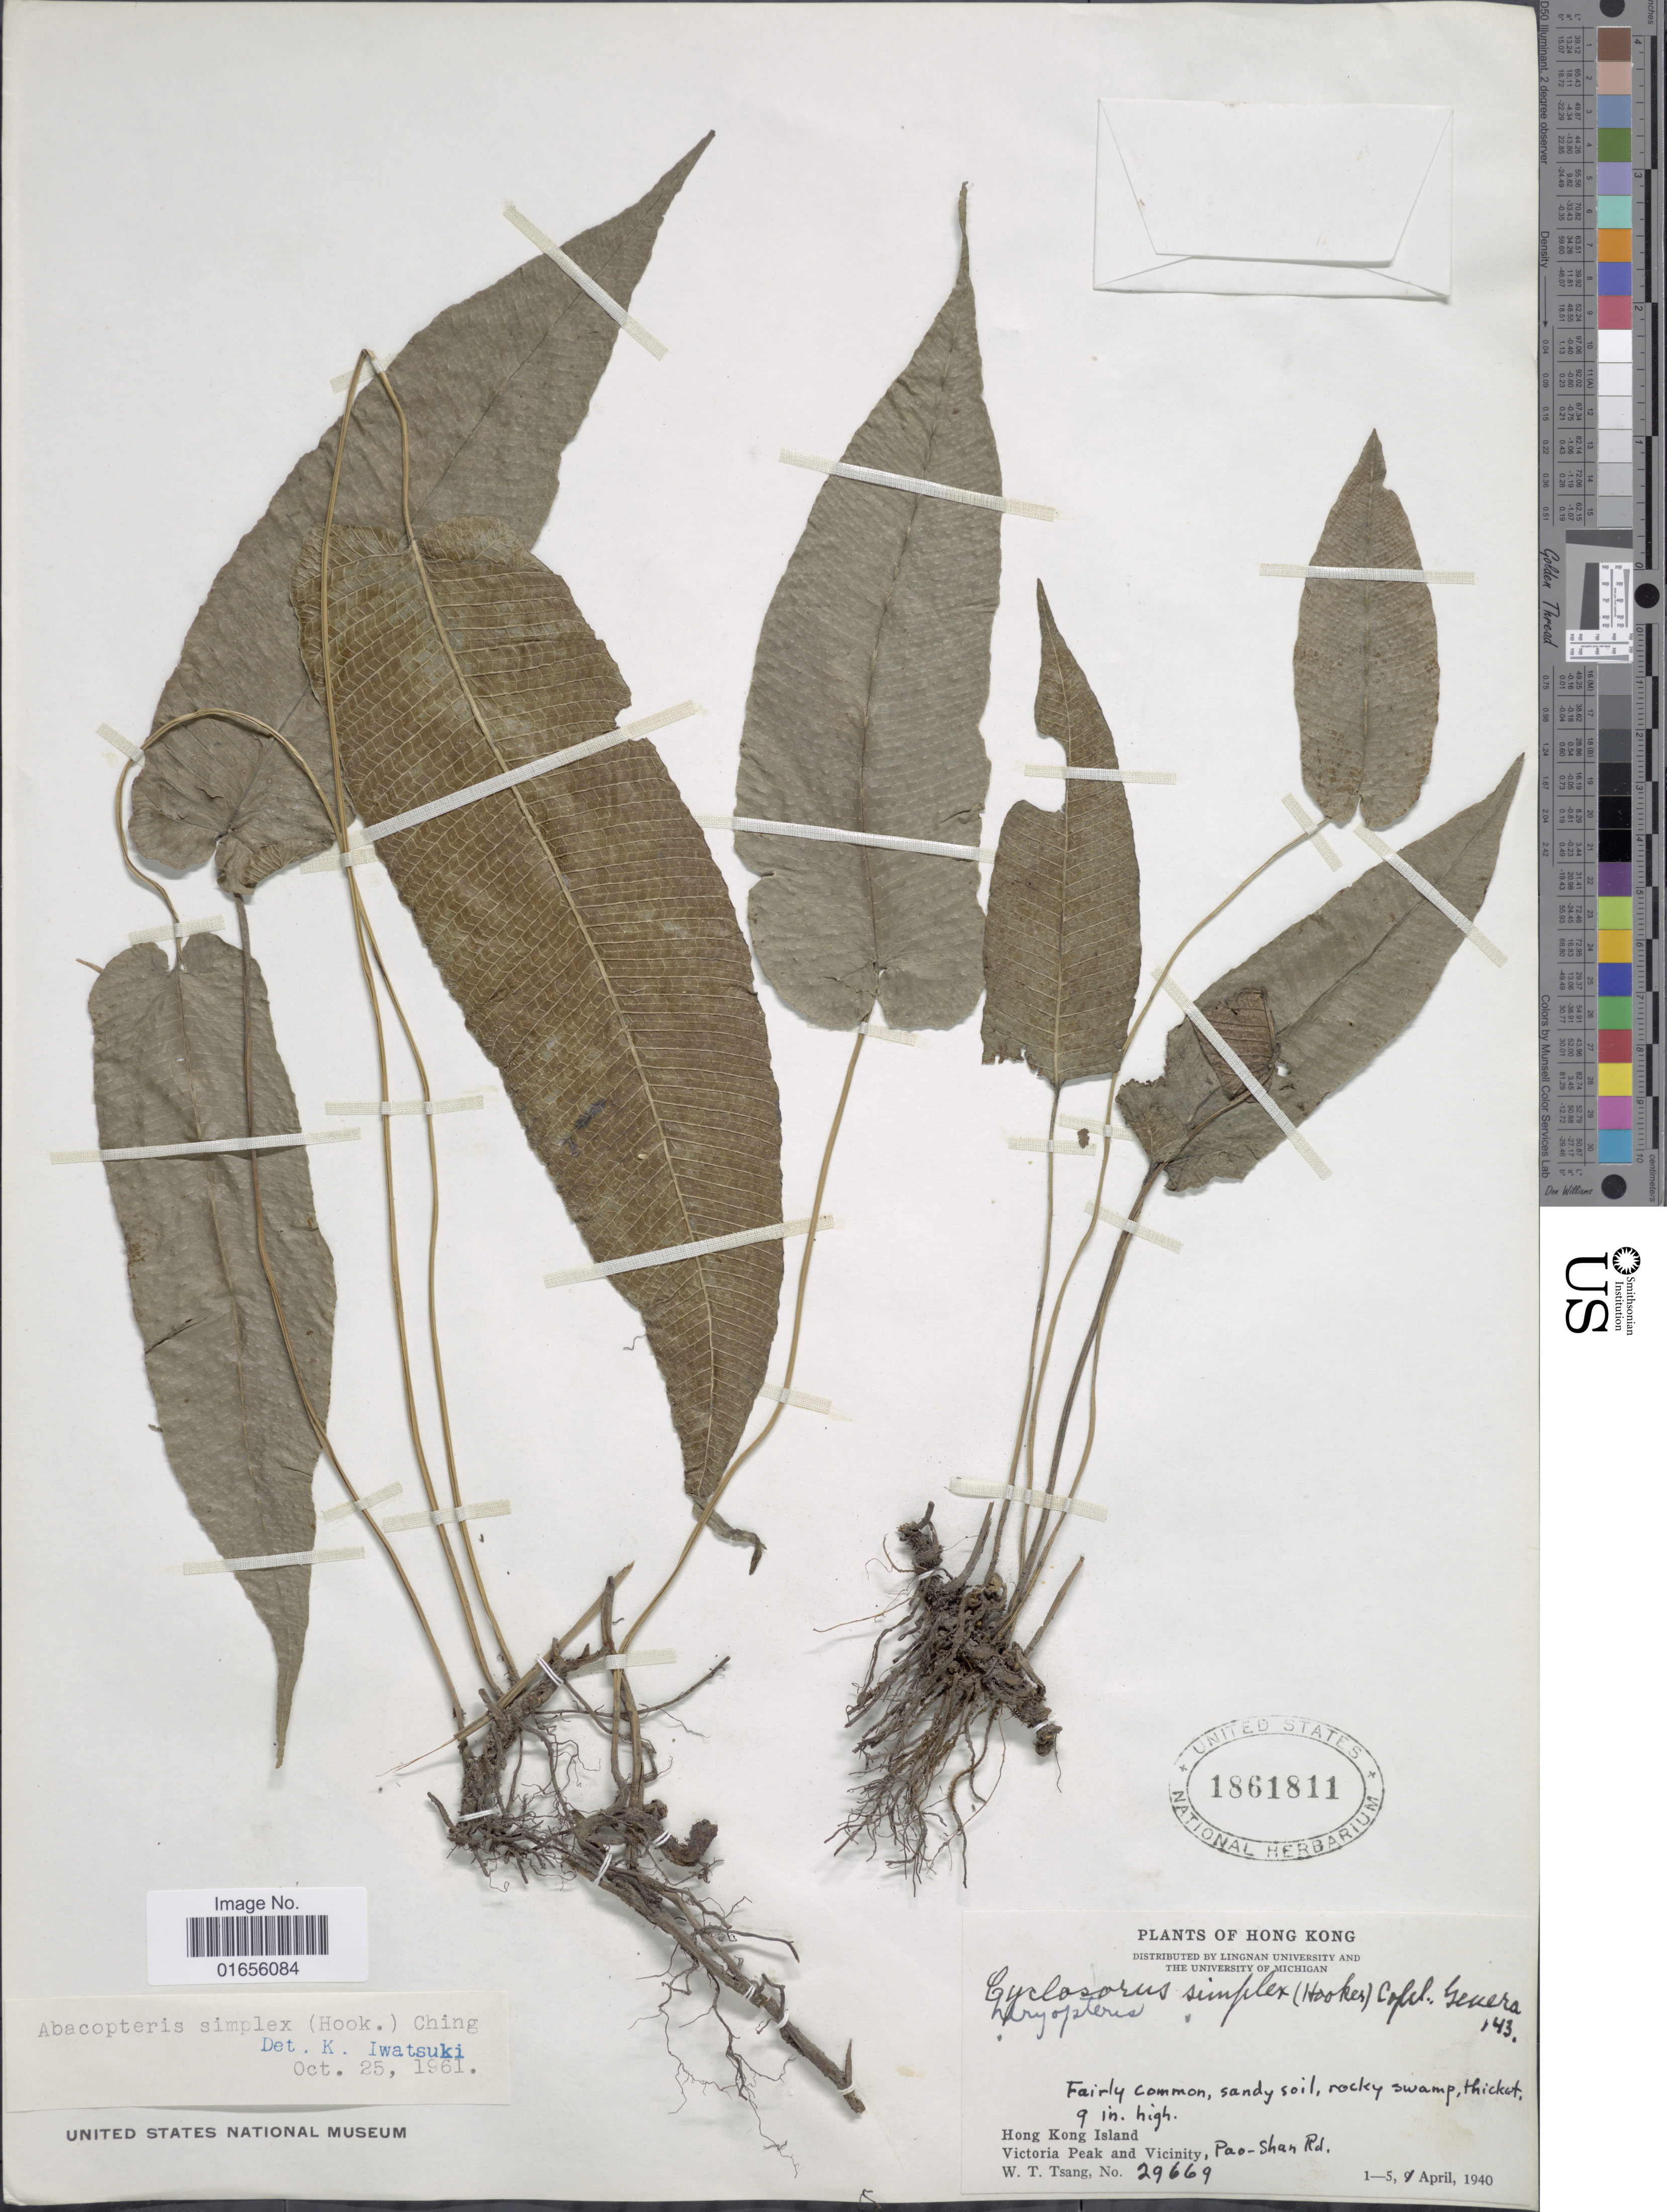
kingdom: Plantae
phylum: Tracheophyta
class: Polypodiopsida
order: Polypodiales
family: Thelypteridaceae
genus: Pronephrium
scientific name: Pronephrium triphyllum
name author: (Sw.) Holttum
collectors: W. T. Tsang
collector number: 29669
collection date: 1940-04-01/1940-04-05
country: China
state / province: Hong Kong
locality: Hong Kong Island, Victoria Peak and Vicinity, Pao - Shan Rd.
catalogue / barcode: US 1861811